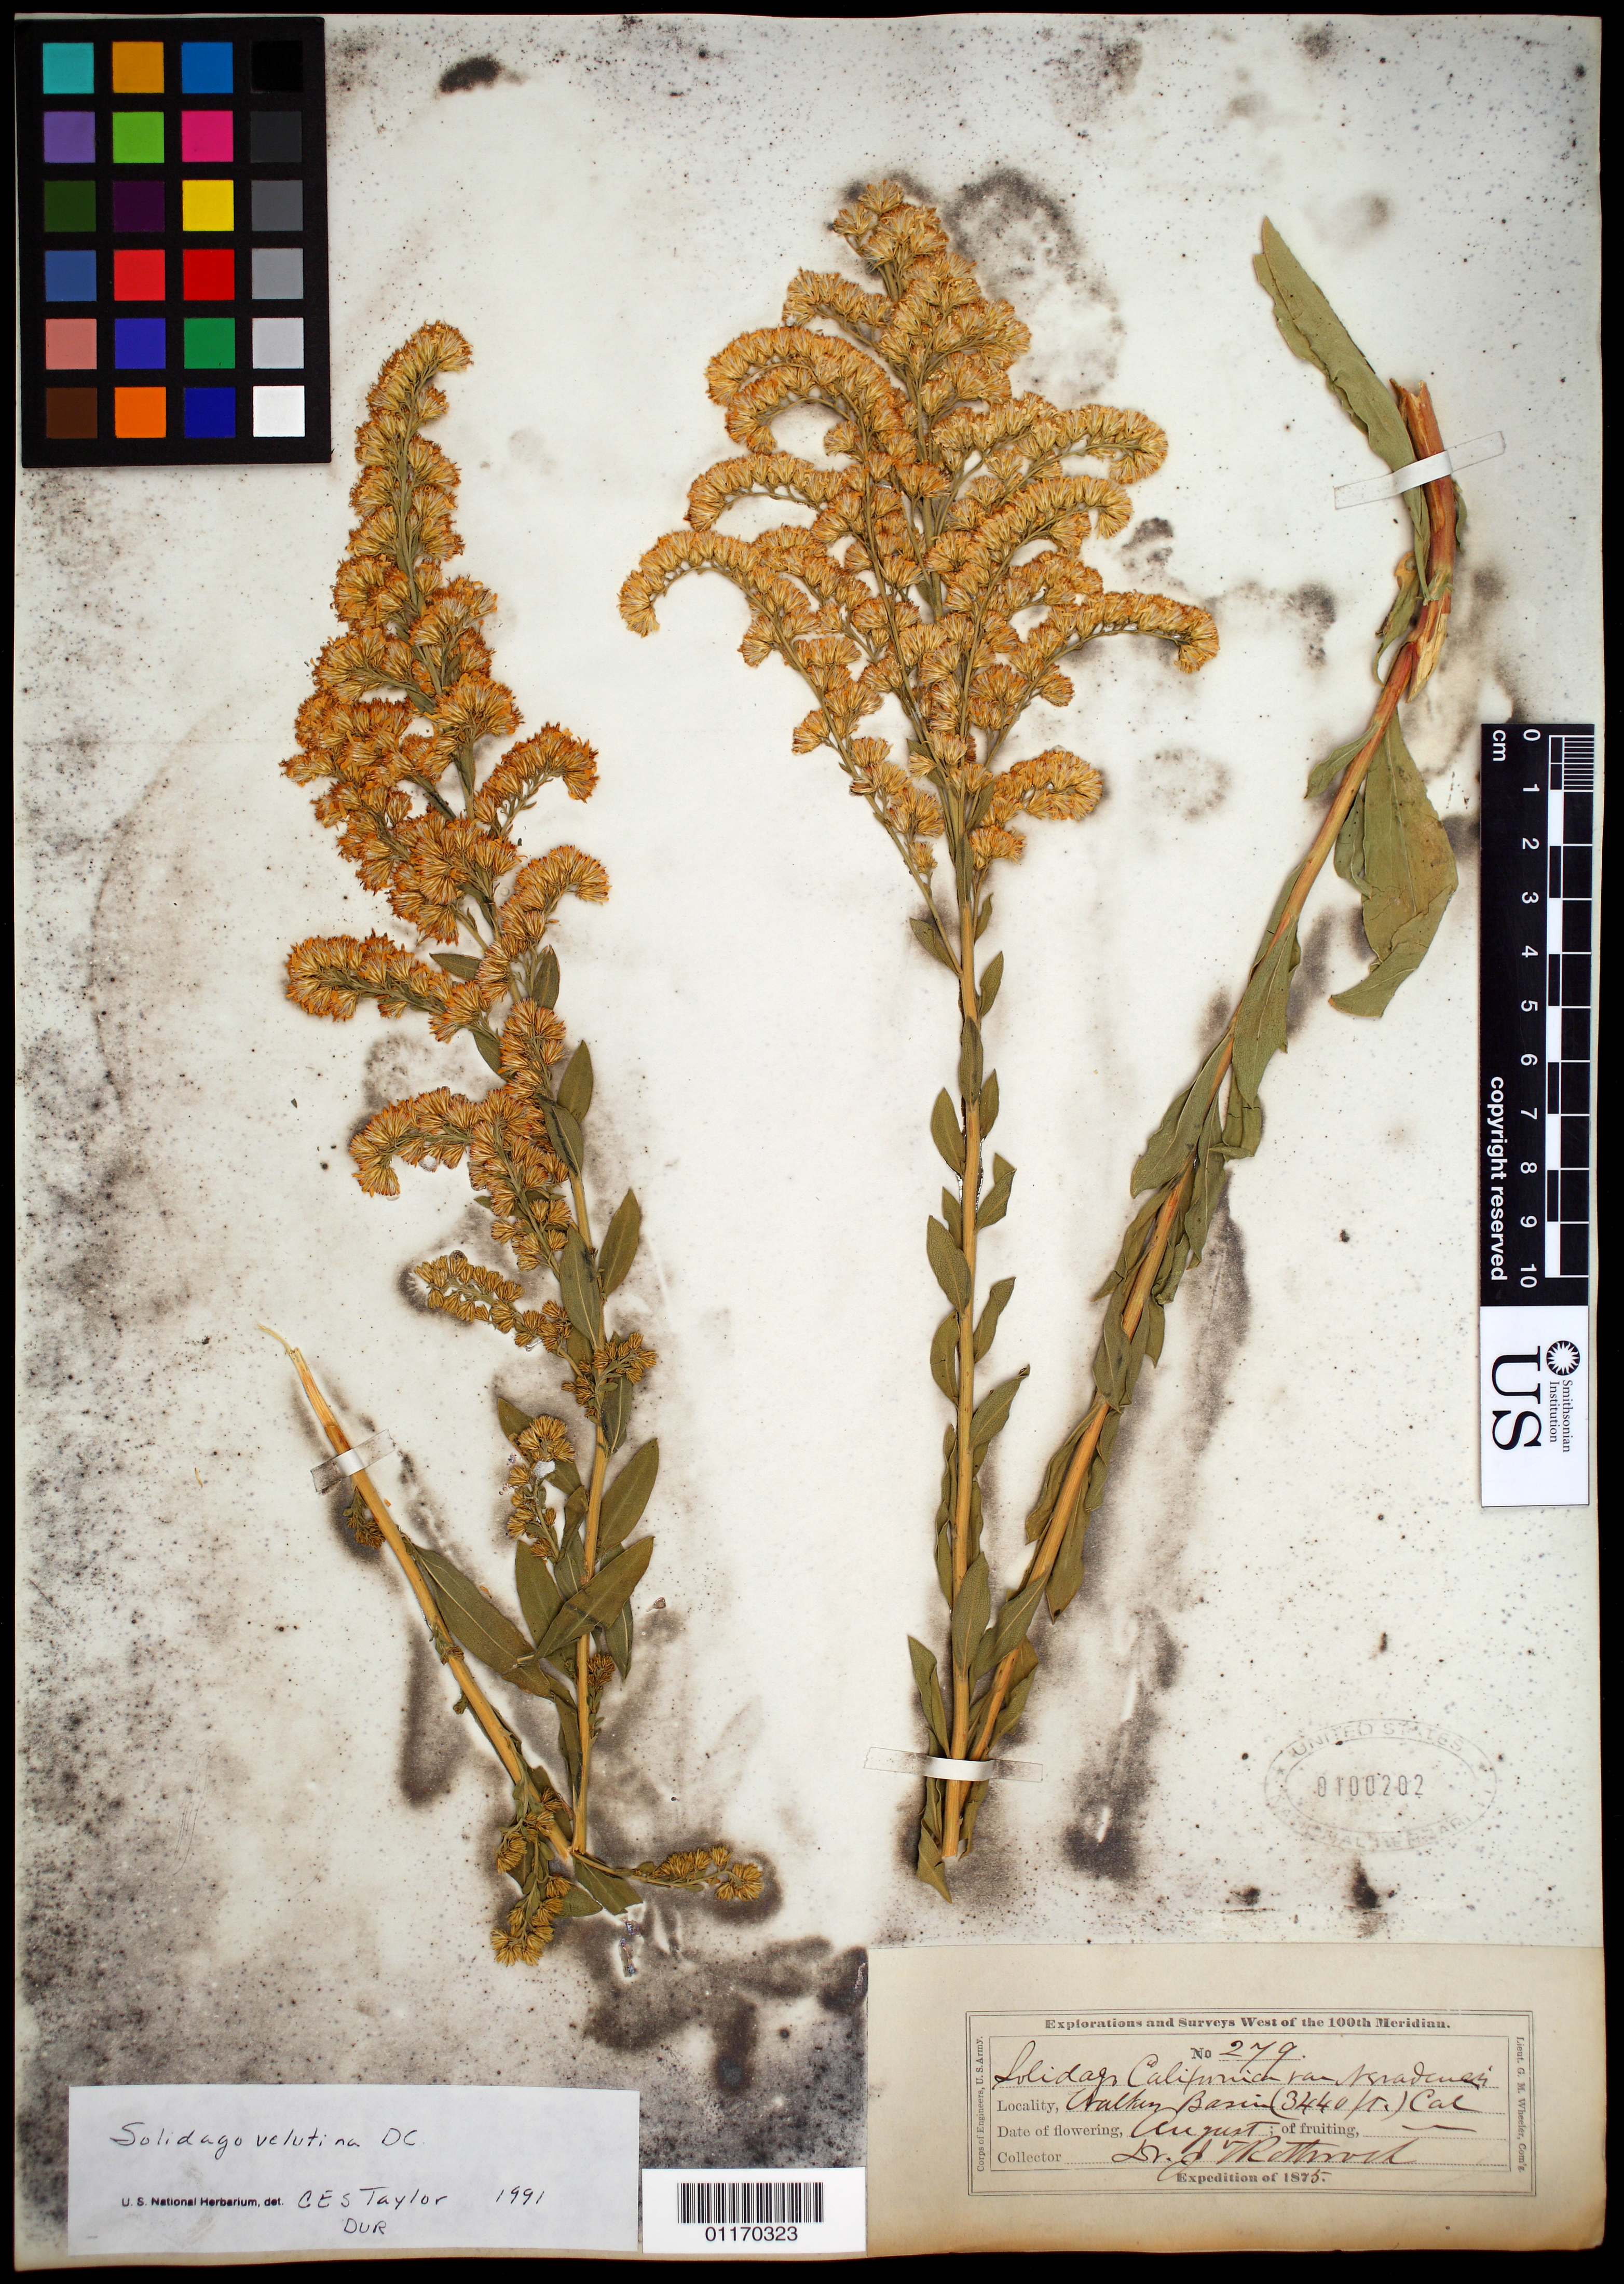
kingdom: Plantae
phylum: Tracheophyta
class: Magnoliopsida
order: Asterales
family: Asteraceae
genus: Solidago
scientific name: Solidago velutina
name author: DC.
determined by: Taylor, Constance E. S.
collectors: J. T. Rothrock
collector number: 279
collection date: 1875-08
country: United States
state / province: California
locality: Walker Basin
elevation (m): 1049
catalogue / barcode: US 100202